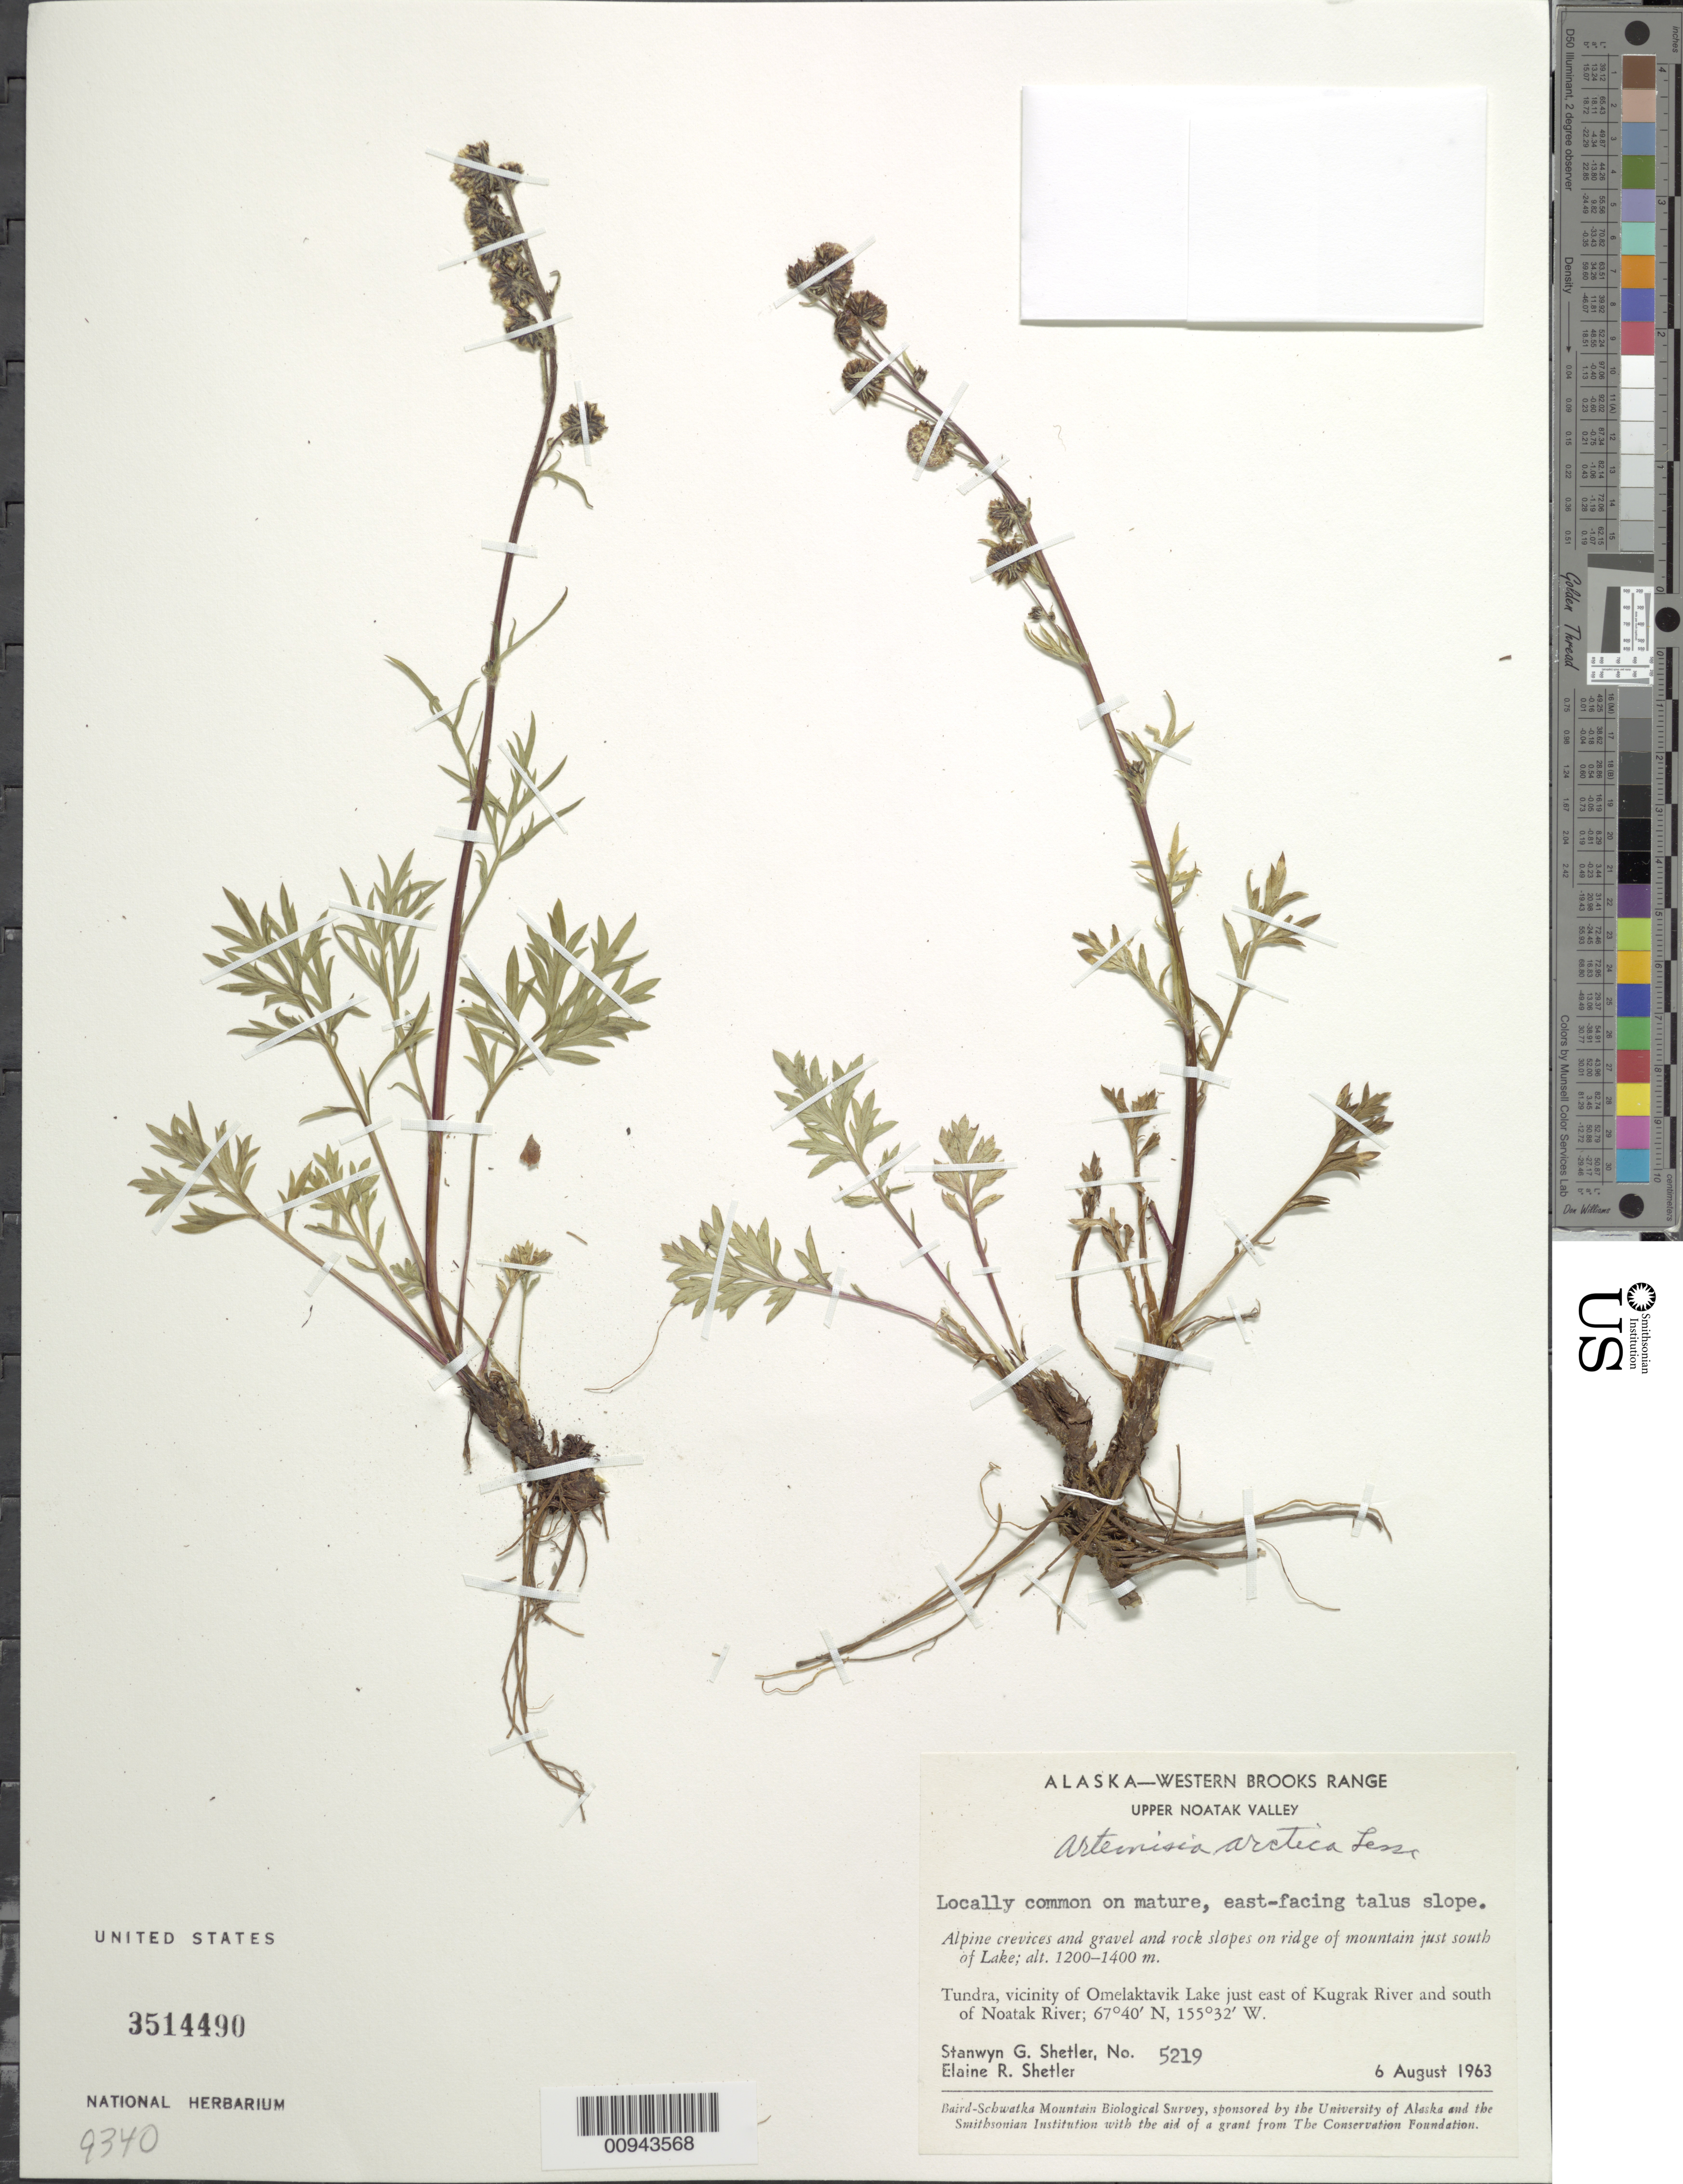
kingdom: Plantae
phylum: Tracheophyta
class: Magnoliopsida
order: Asterales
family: Asteraceae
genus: Artemisia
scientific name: Artemisia arctica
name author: Less.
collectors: S. Shetler & E. R. Shetler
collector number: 5219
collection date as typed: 06 Aug 1963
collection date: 1963-08-06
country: United States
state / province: Alaska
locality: Vicinity of Omelaktavik Lake just east of Kugrak River and south of Noatak River. Western Brooks Range, Upper Noatak Valley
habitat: Alpine crevices and gravel and rock slopes on ridge of mountain just south of Lake. On mature, east-facing talus slope.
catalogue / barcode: US 3514490